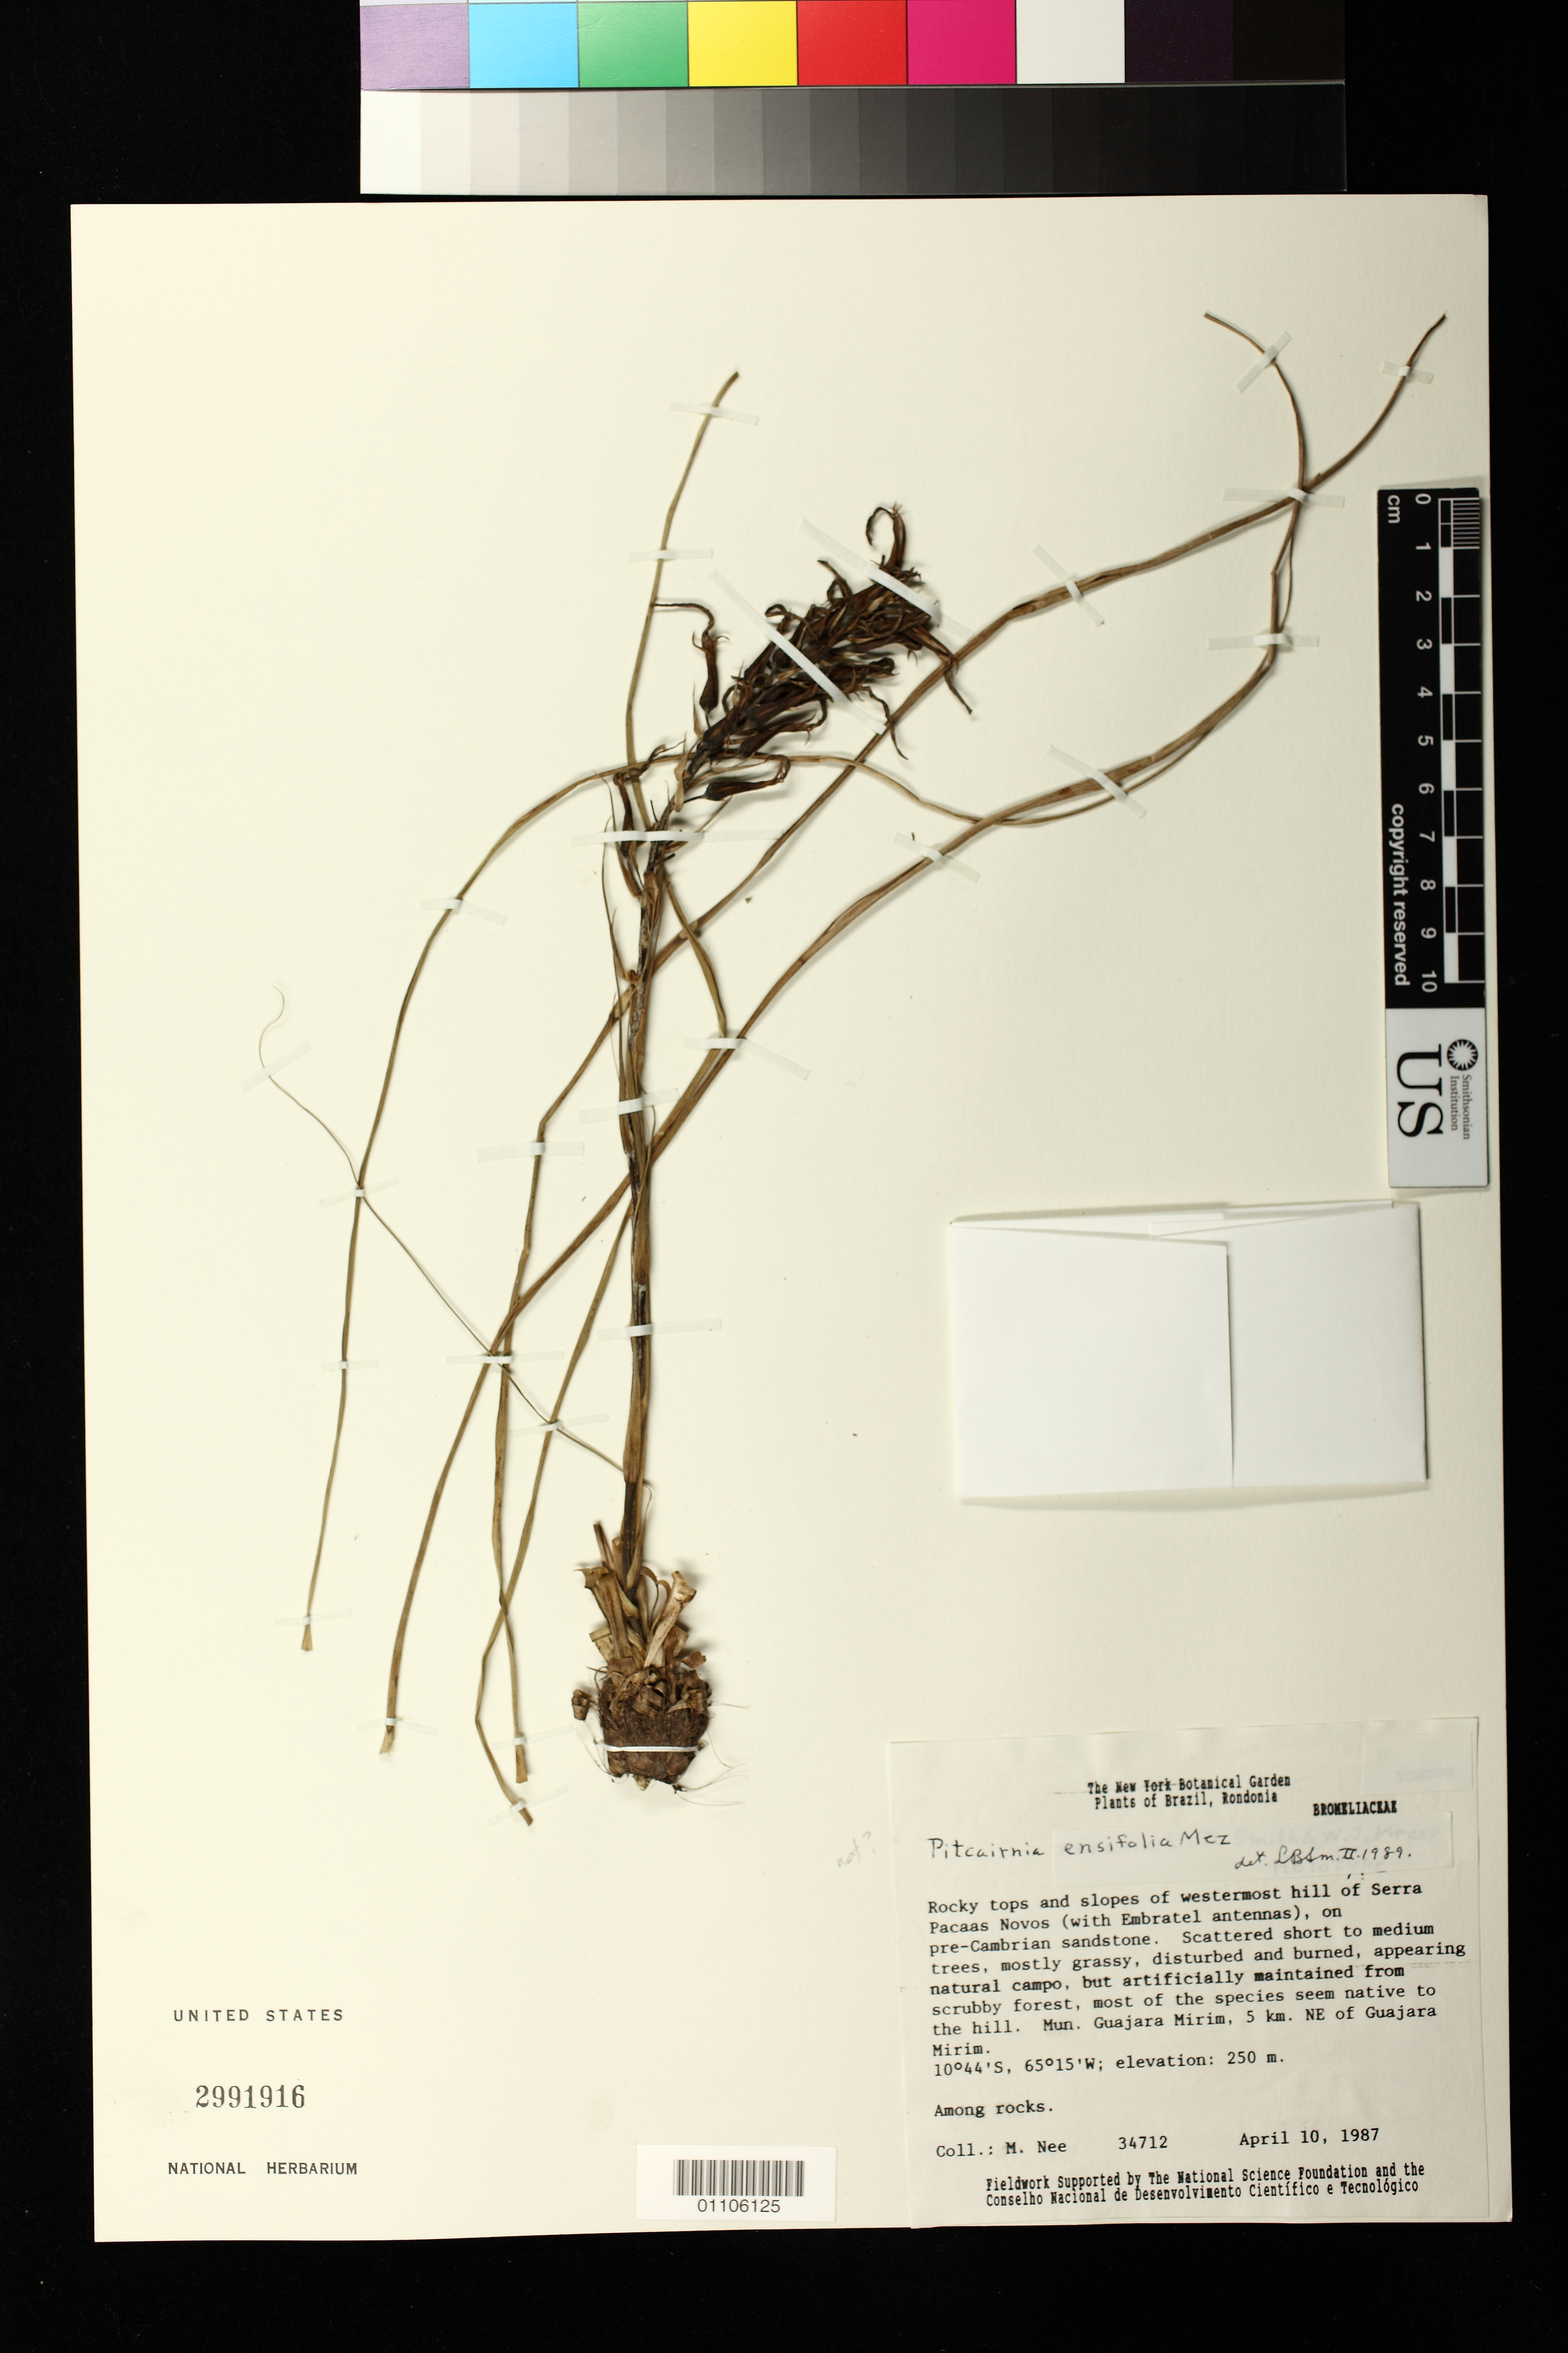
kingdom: Plantae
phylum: Tracheophyta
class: Liliopsida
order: Poales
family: Bromeliaceae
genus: Pepinia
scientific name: Pepinia neeana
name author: L.B. Sm. ex H. Luther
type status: Isotype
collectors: M. Nee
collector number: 34712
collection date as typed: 10 Apr 1987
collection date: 1987-04-10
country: Brazil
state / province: Rondônia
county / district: Guajará-Mirim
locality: Rocky top and slopes of westernmost hill of Serra Pacaas Novos (with Embratel antennas), Mun. Guajara Mirim, 5 km NE of Guajara Mirim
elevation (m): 250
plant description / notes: Found filed in the main herbarium as Pitcairnia ensifolia Mez. According to the label data this is a duplicate of the type of Pepinia neeana L.B. Sm. ex H. Luther but it appears somewhat different from the other US isotype.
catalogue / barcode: US 2991916